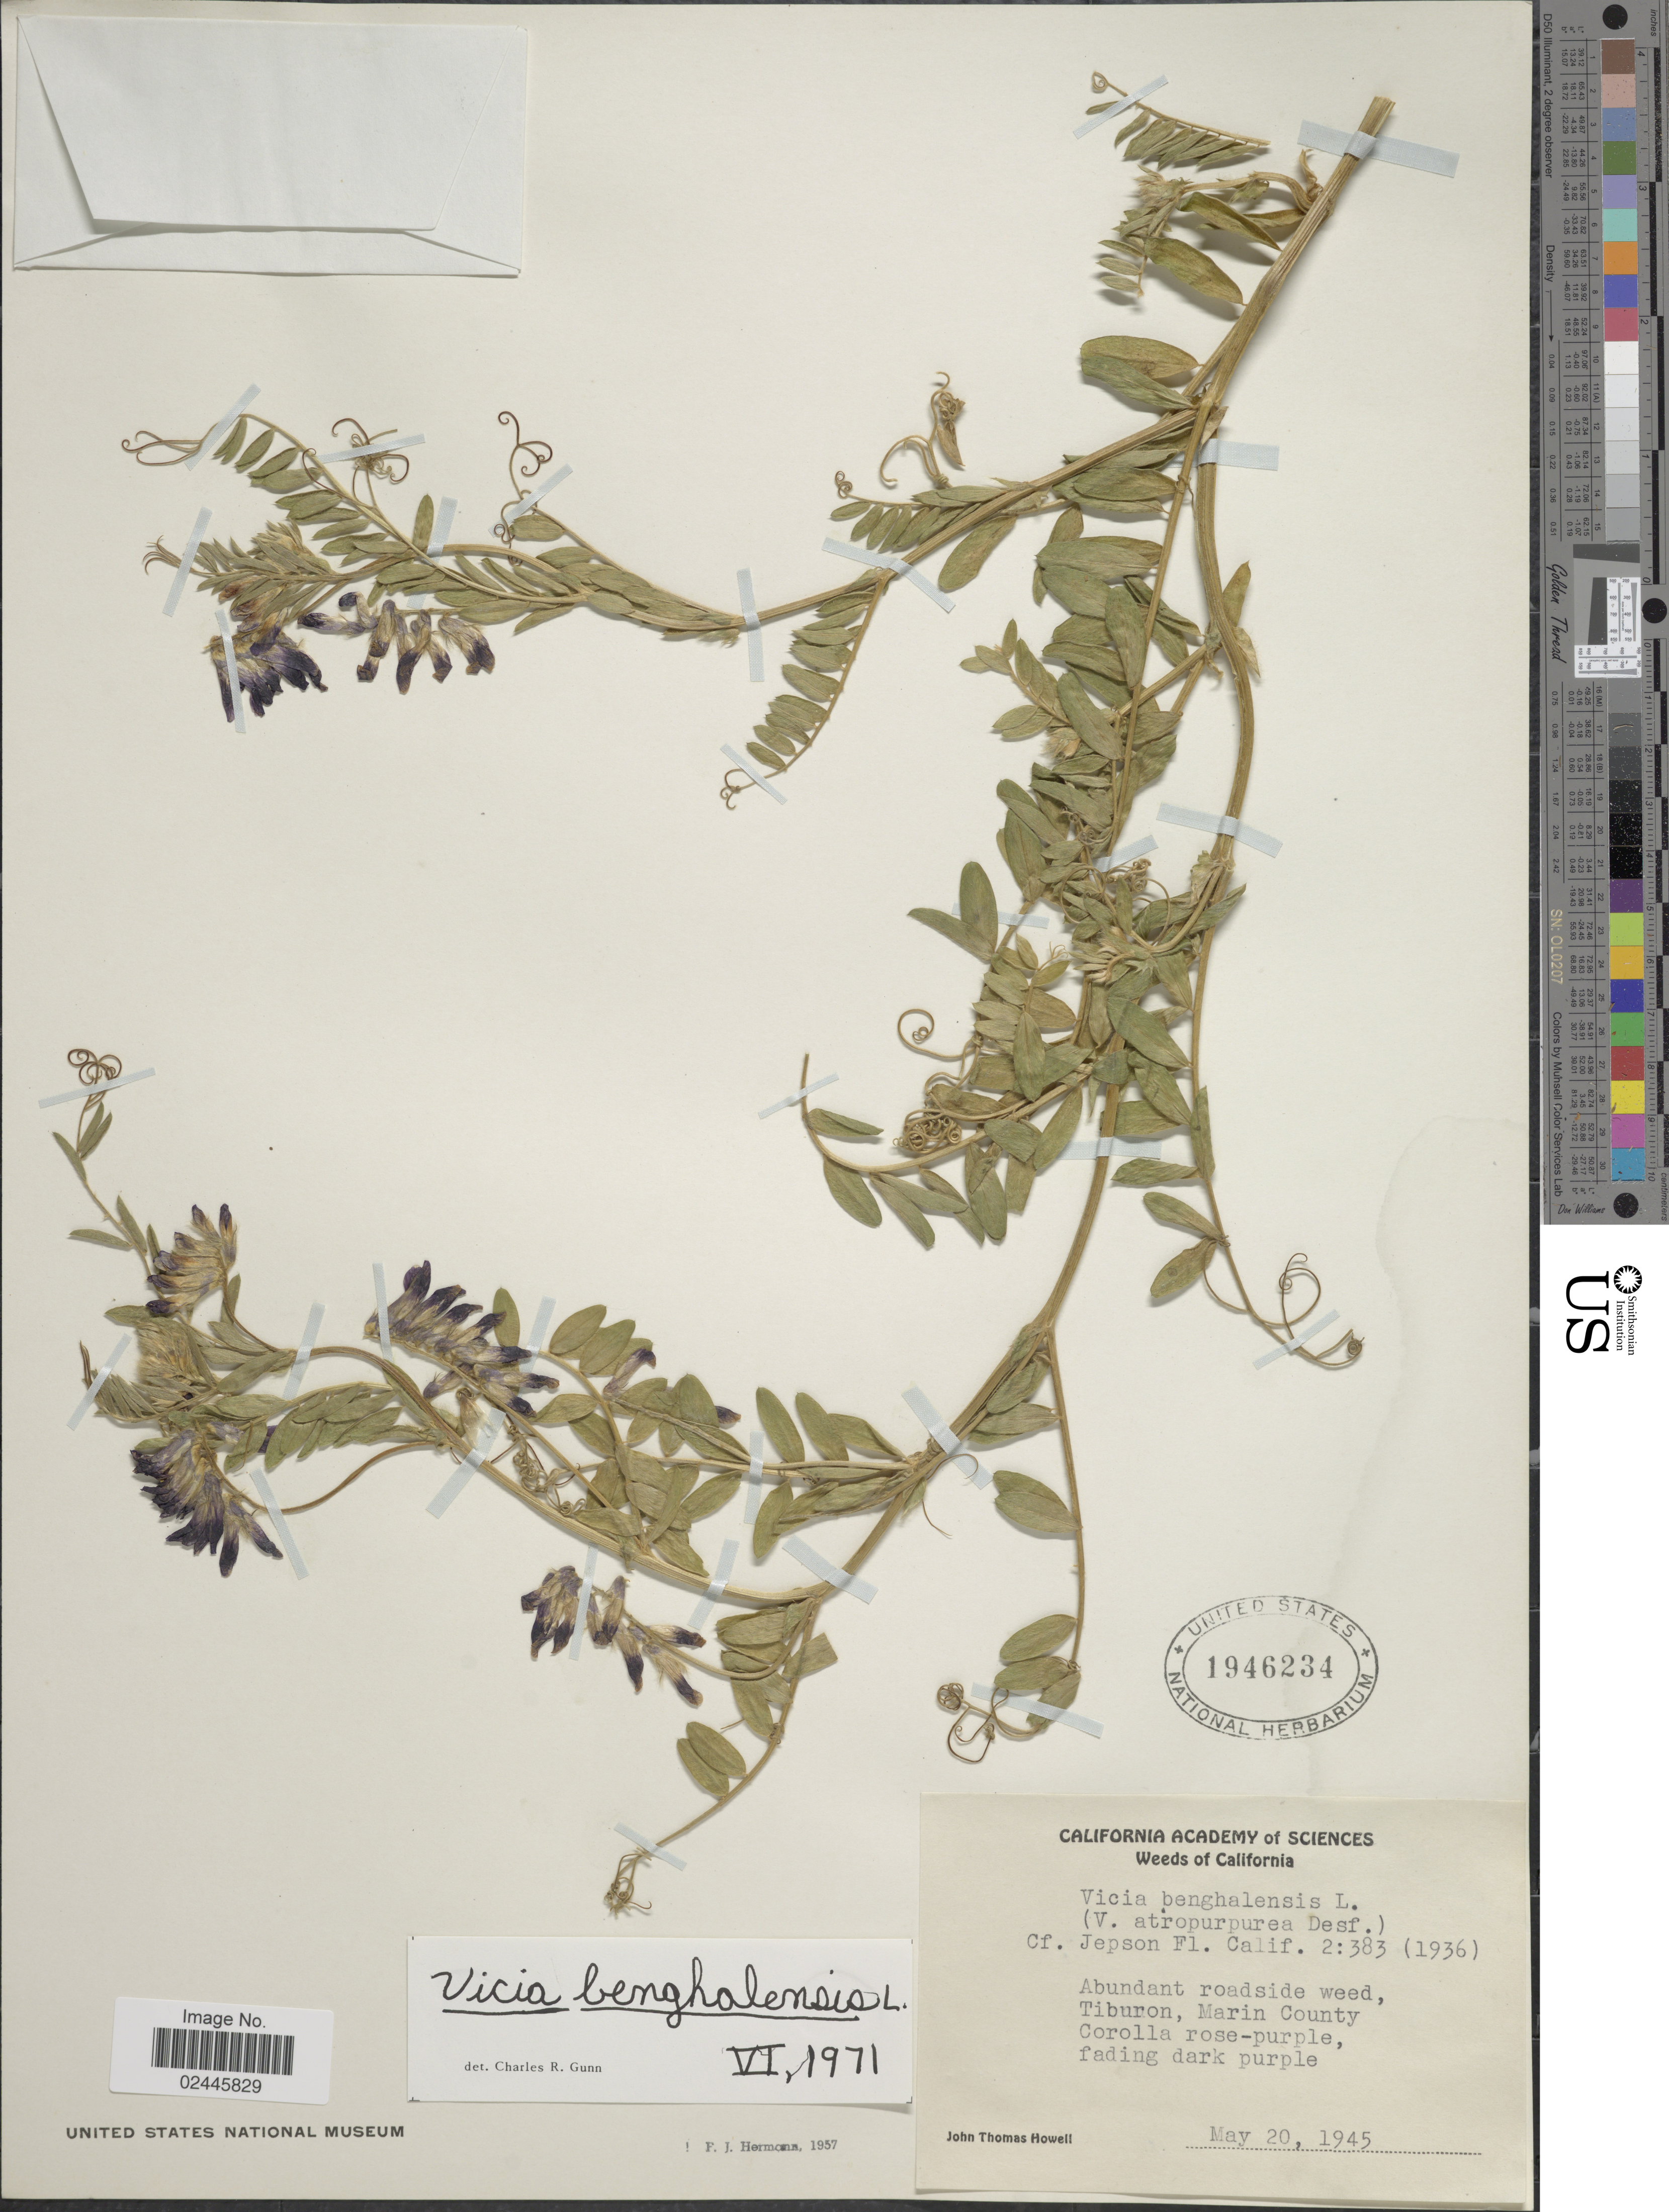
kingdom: Plantae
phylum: Tracheophyta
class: Magnoliopsida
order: Fabales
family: Fabaceae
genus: Vicia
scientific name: Vicia benghalensis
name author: L.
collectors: J. T. Howell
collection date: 1945-05-20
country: United States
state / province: California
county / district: Marin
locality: Weeds of California. Tiburon, Marin County.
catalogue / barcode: US 1946234